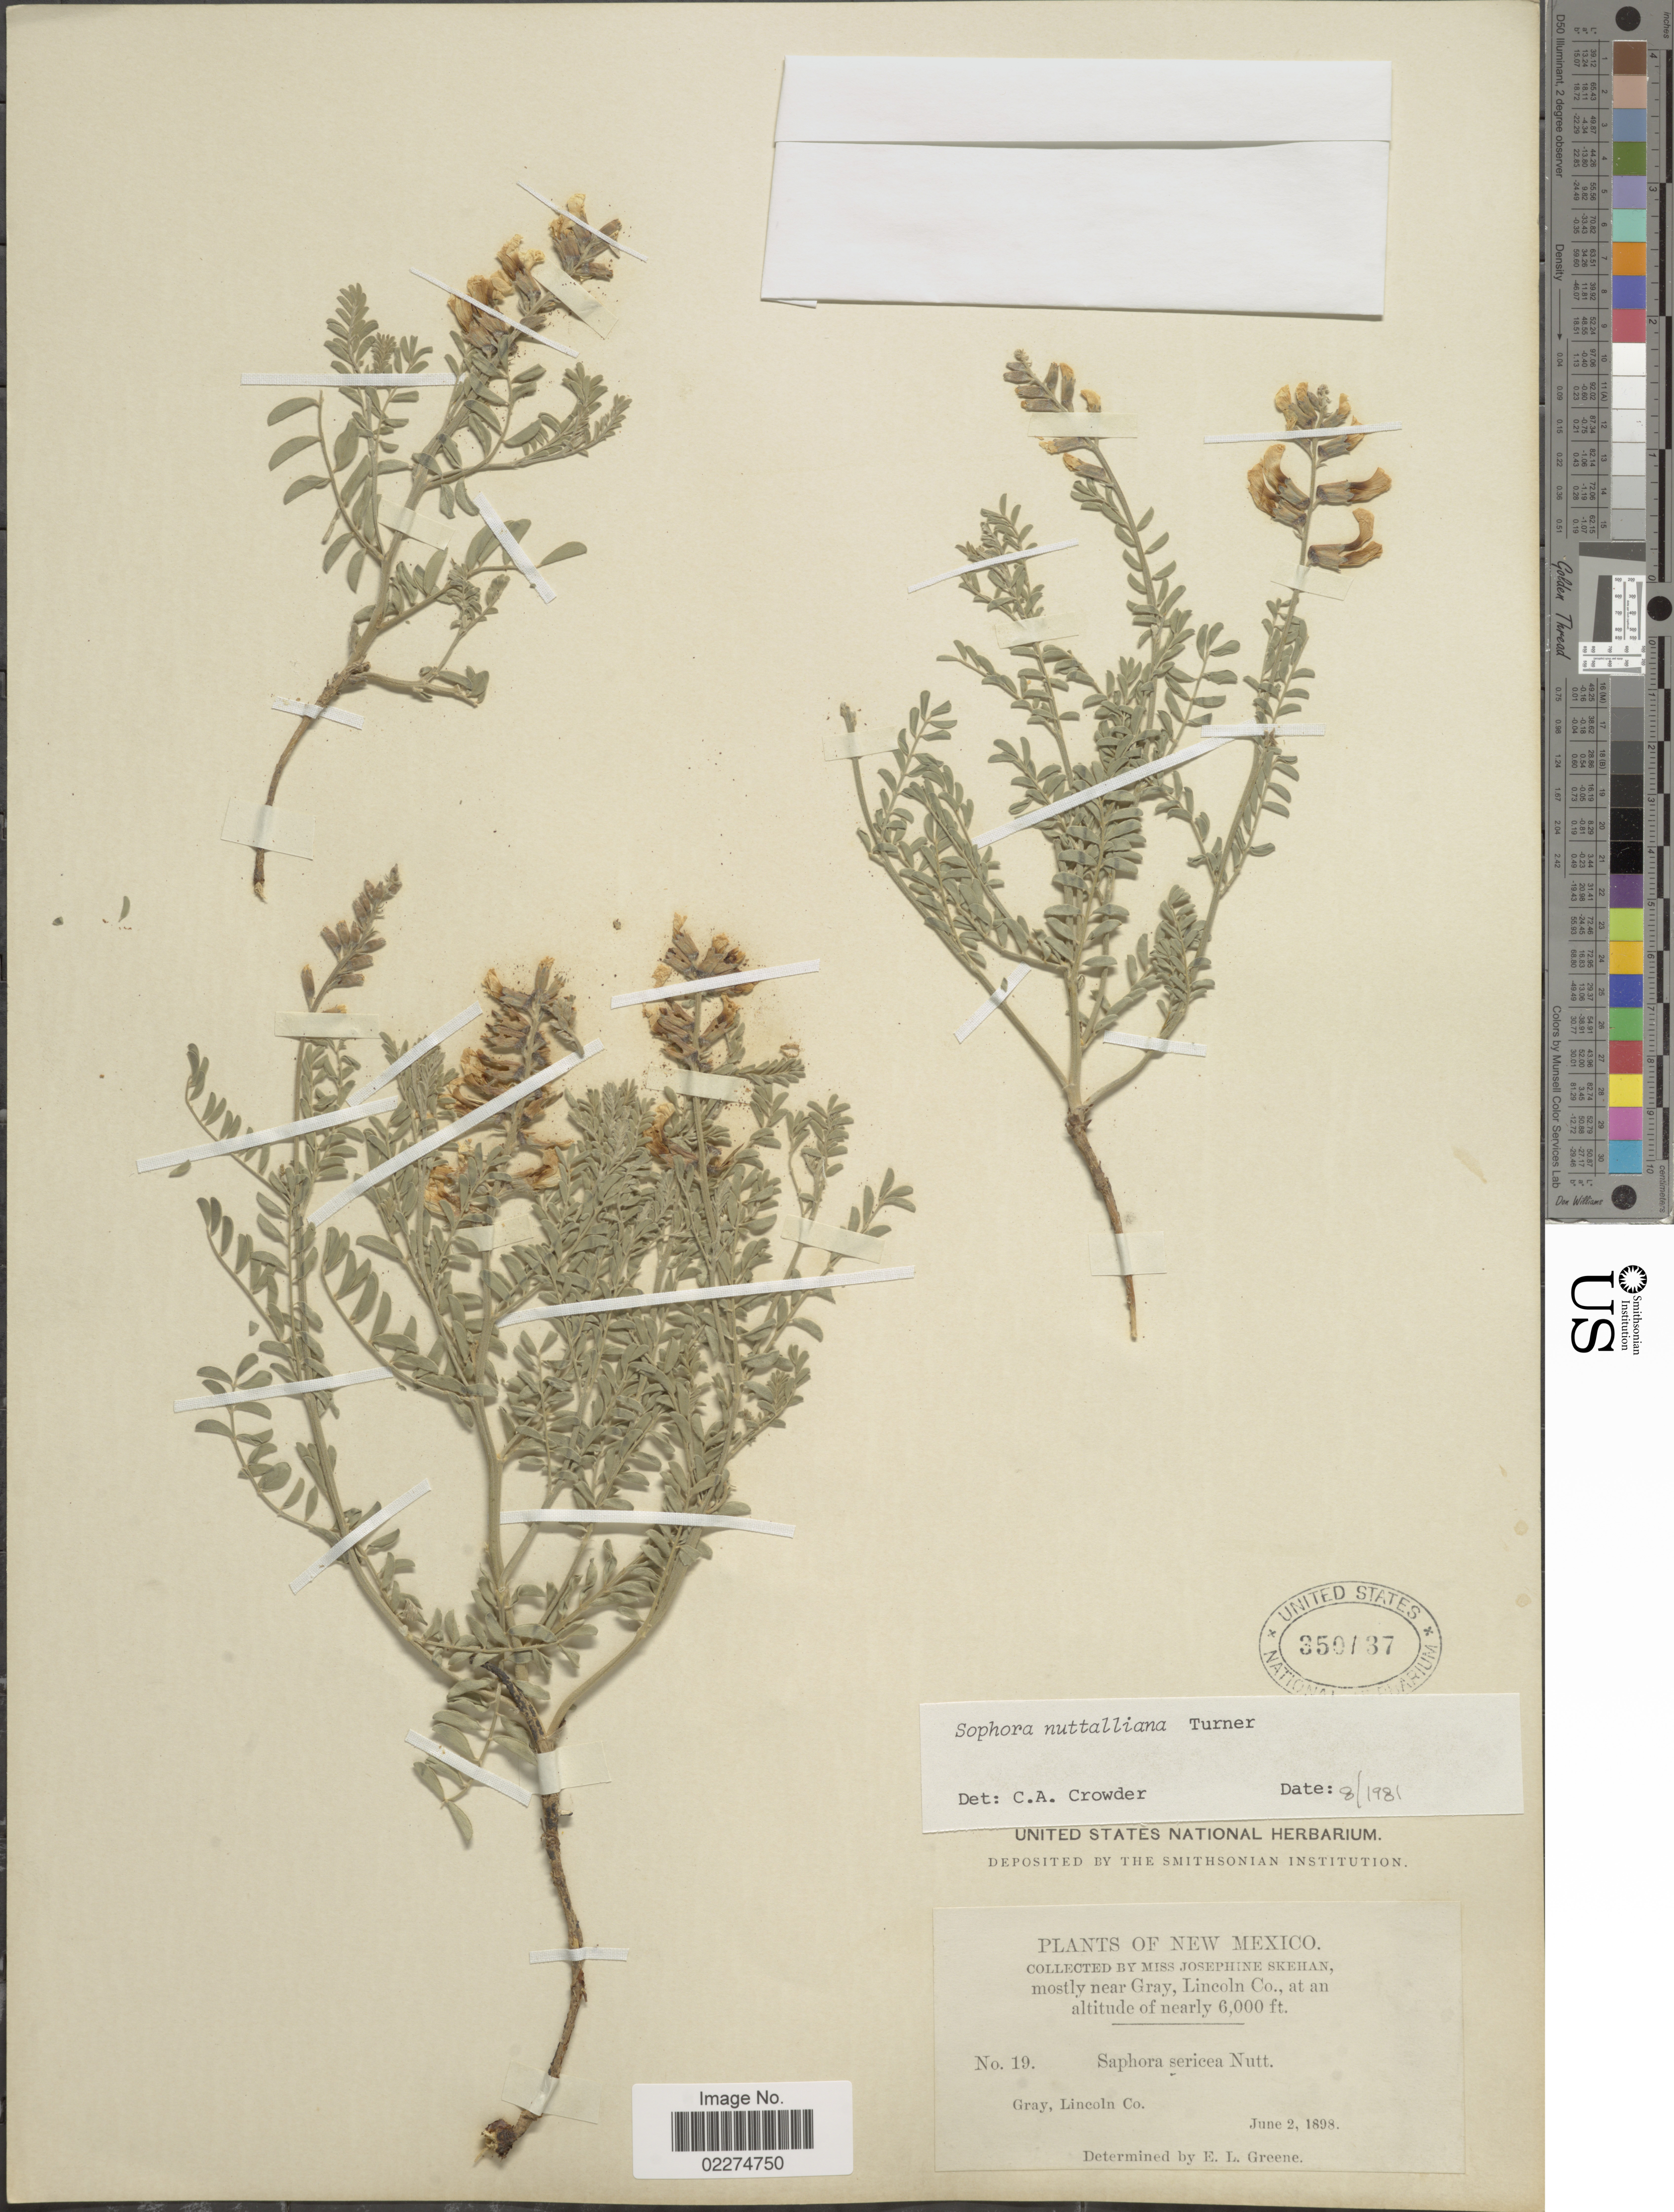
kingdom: Plantae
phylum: Tracheophyta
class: Magnoliopsida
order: Fabales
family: Fabaceae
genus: Sophora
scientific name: Sophora nuttalliana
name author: B.L. Turner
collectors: J. Skehan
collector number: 19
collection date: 1898-06-02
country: United States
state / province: New Mexico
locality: Mostly near Gray, Lincoln Co.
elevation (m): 1829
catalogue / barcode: US 350137